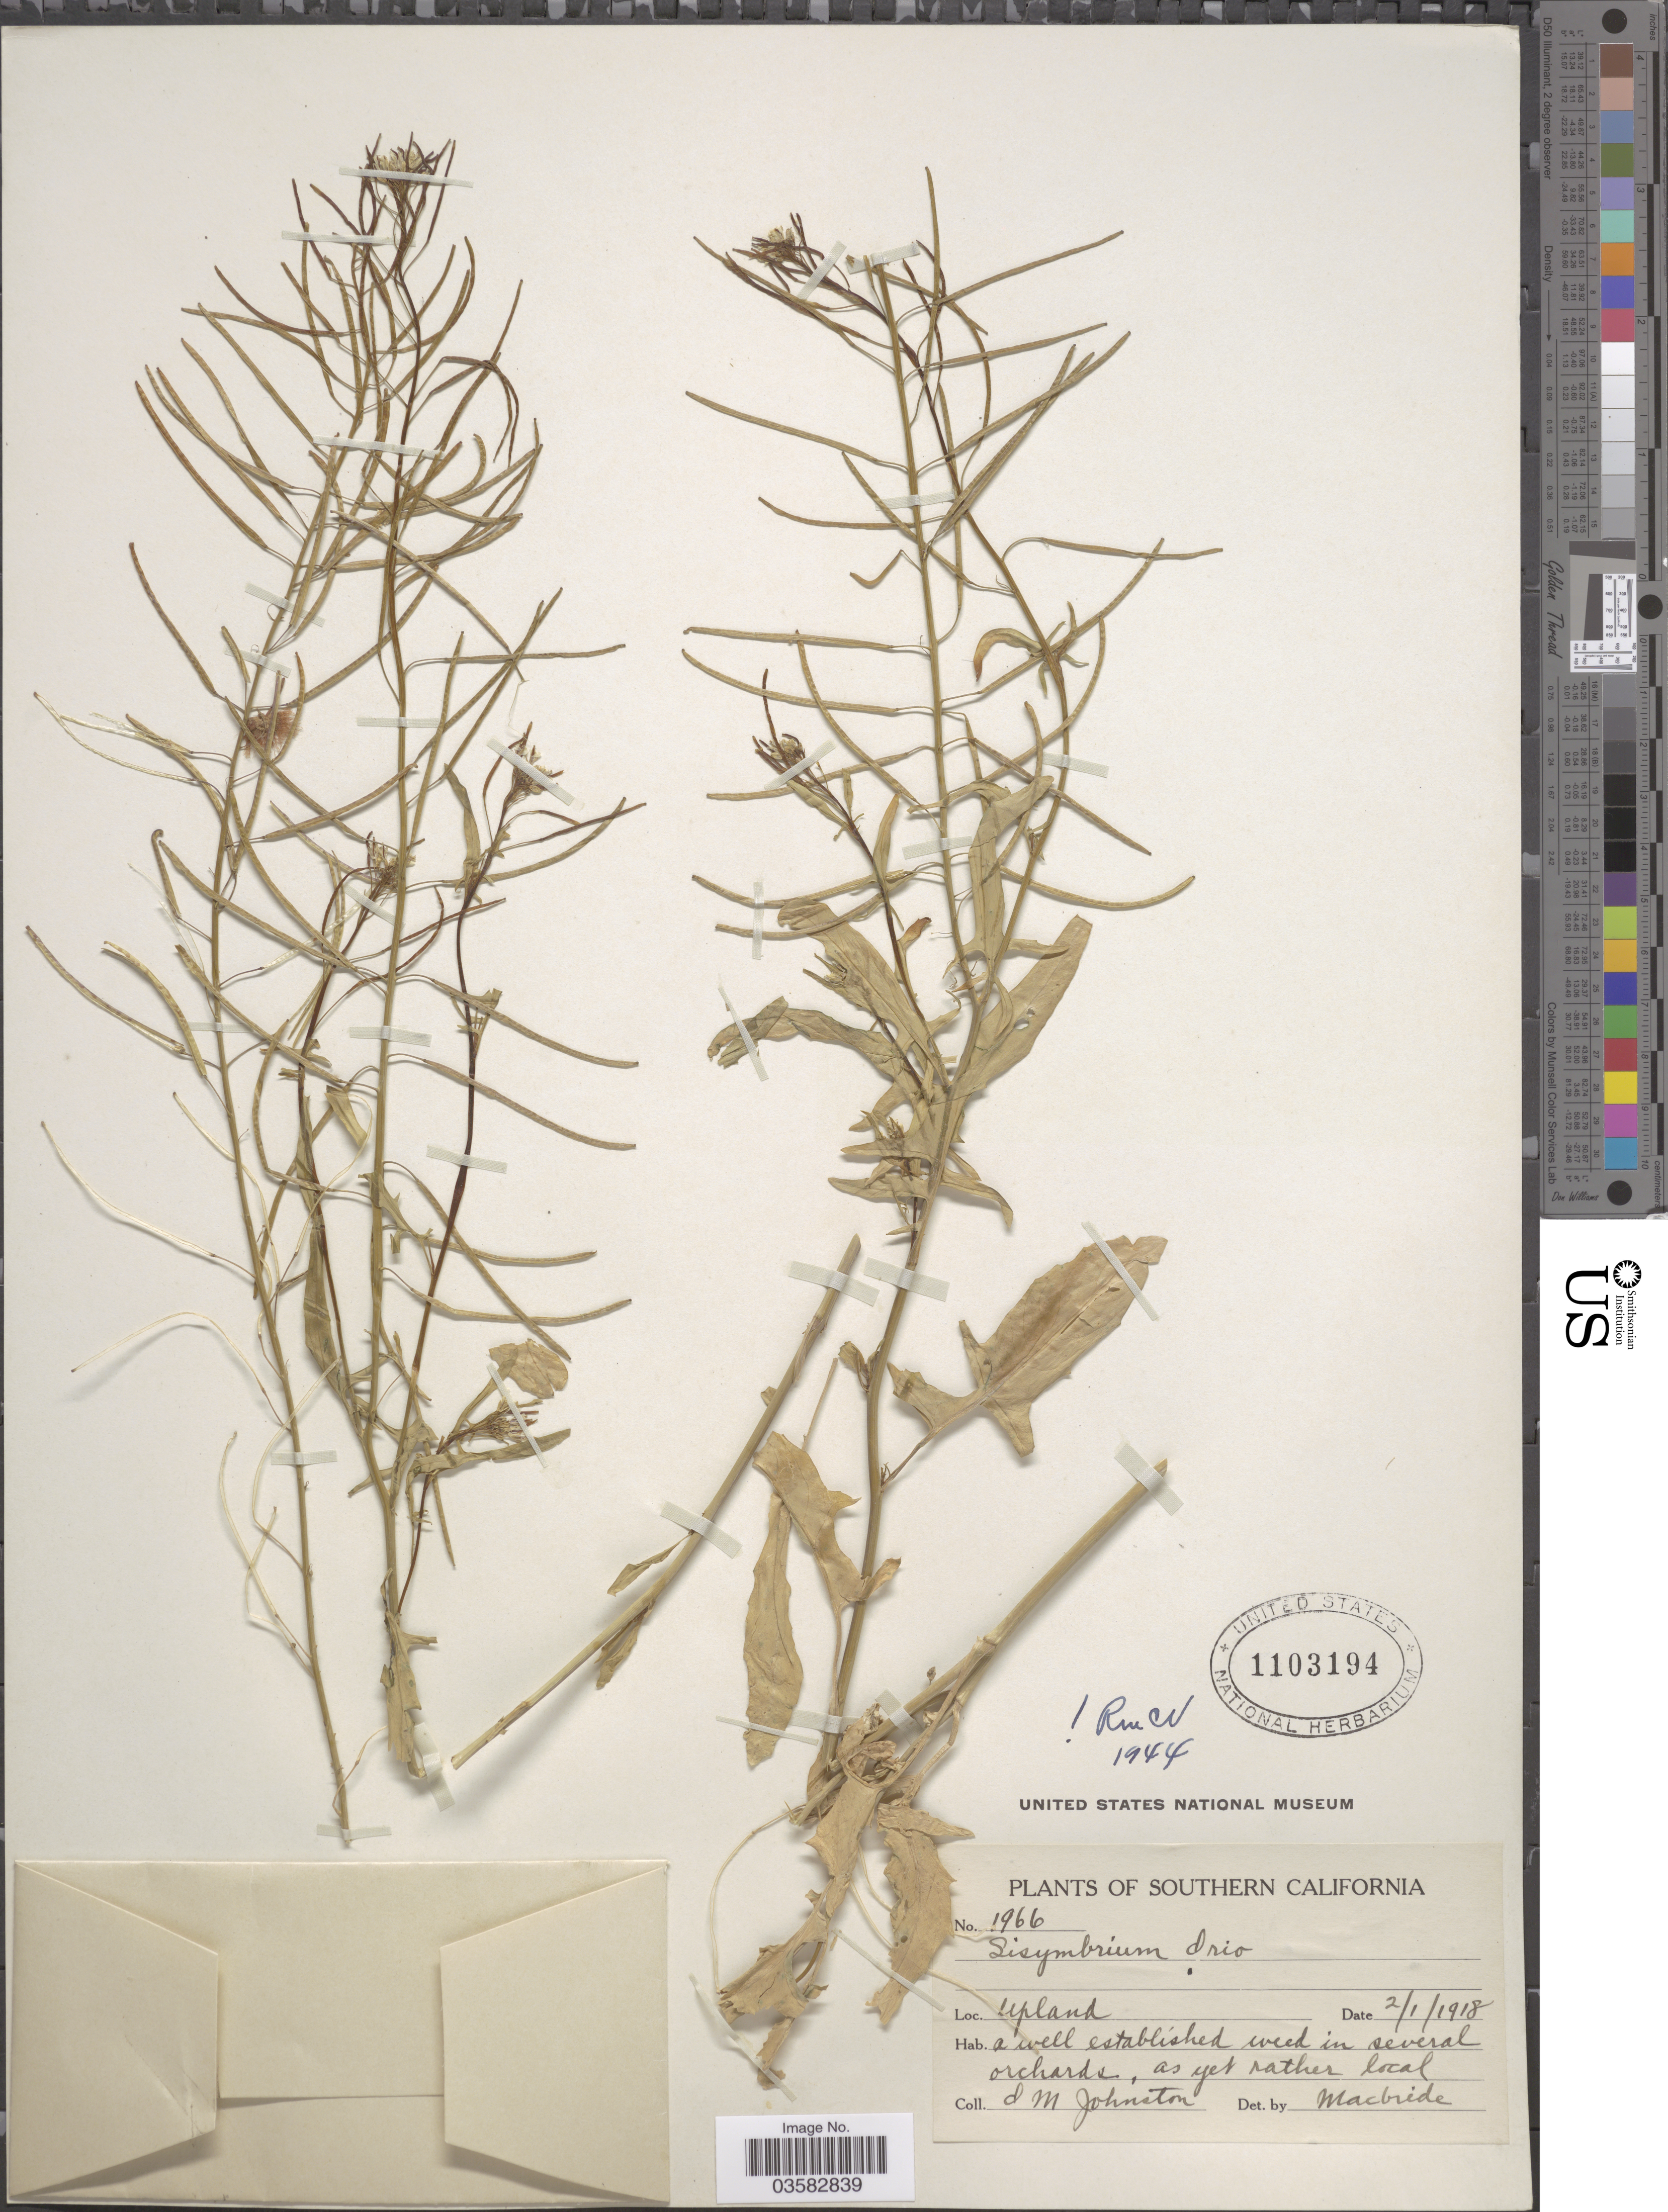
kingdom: Plantae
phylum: Tracheophyta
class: Magnoliopsida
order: Brassicales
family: Brassicaceae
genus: Sisymbrium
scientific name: Sisymbrium irio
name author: L.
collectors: I.M. Johnston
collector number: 1966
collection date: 1918-02-01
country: United States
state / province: California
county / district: San Bernardino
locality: Southern California. Upland.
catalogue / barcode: US 1103194